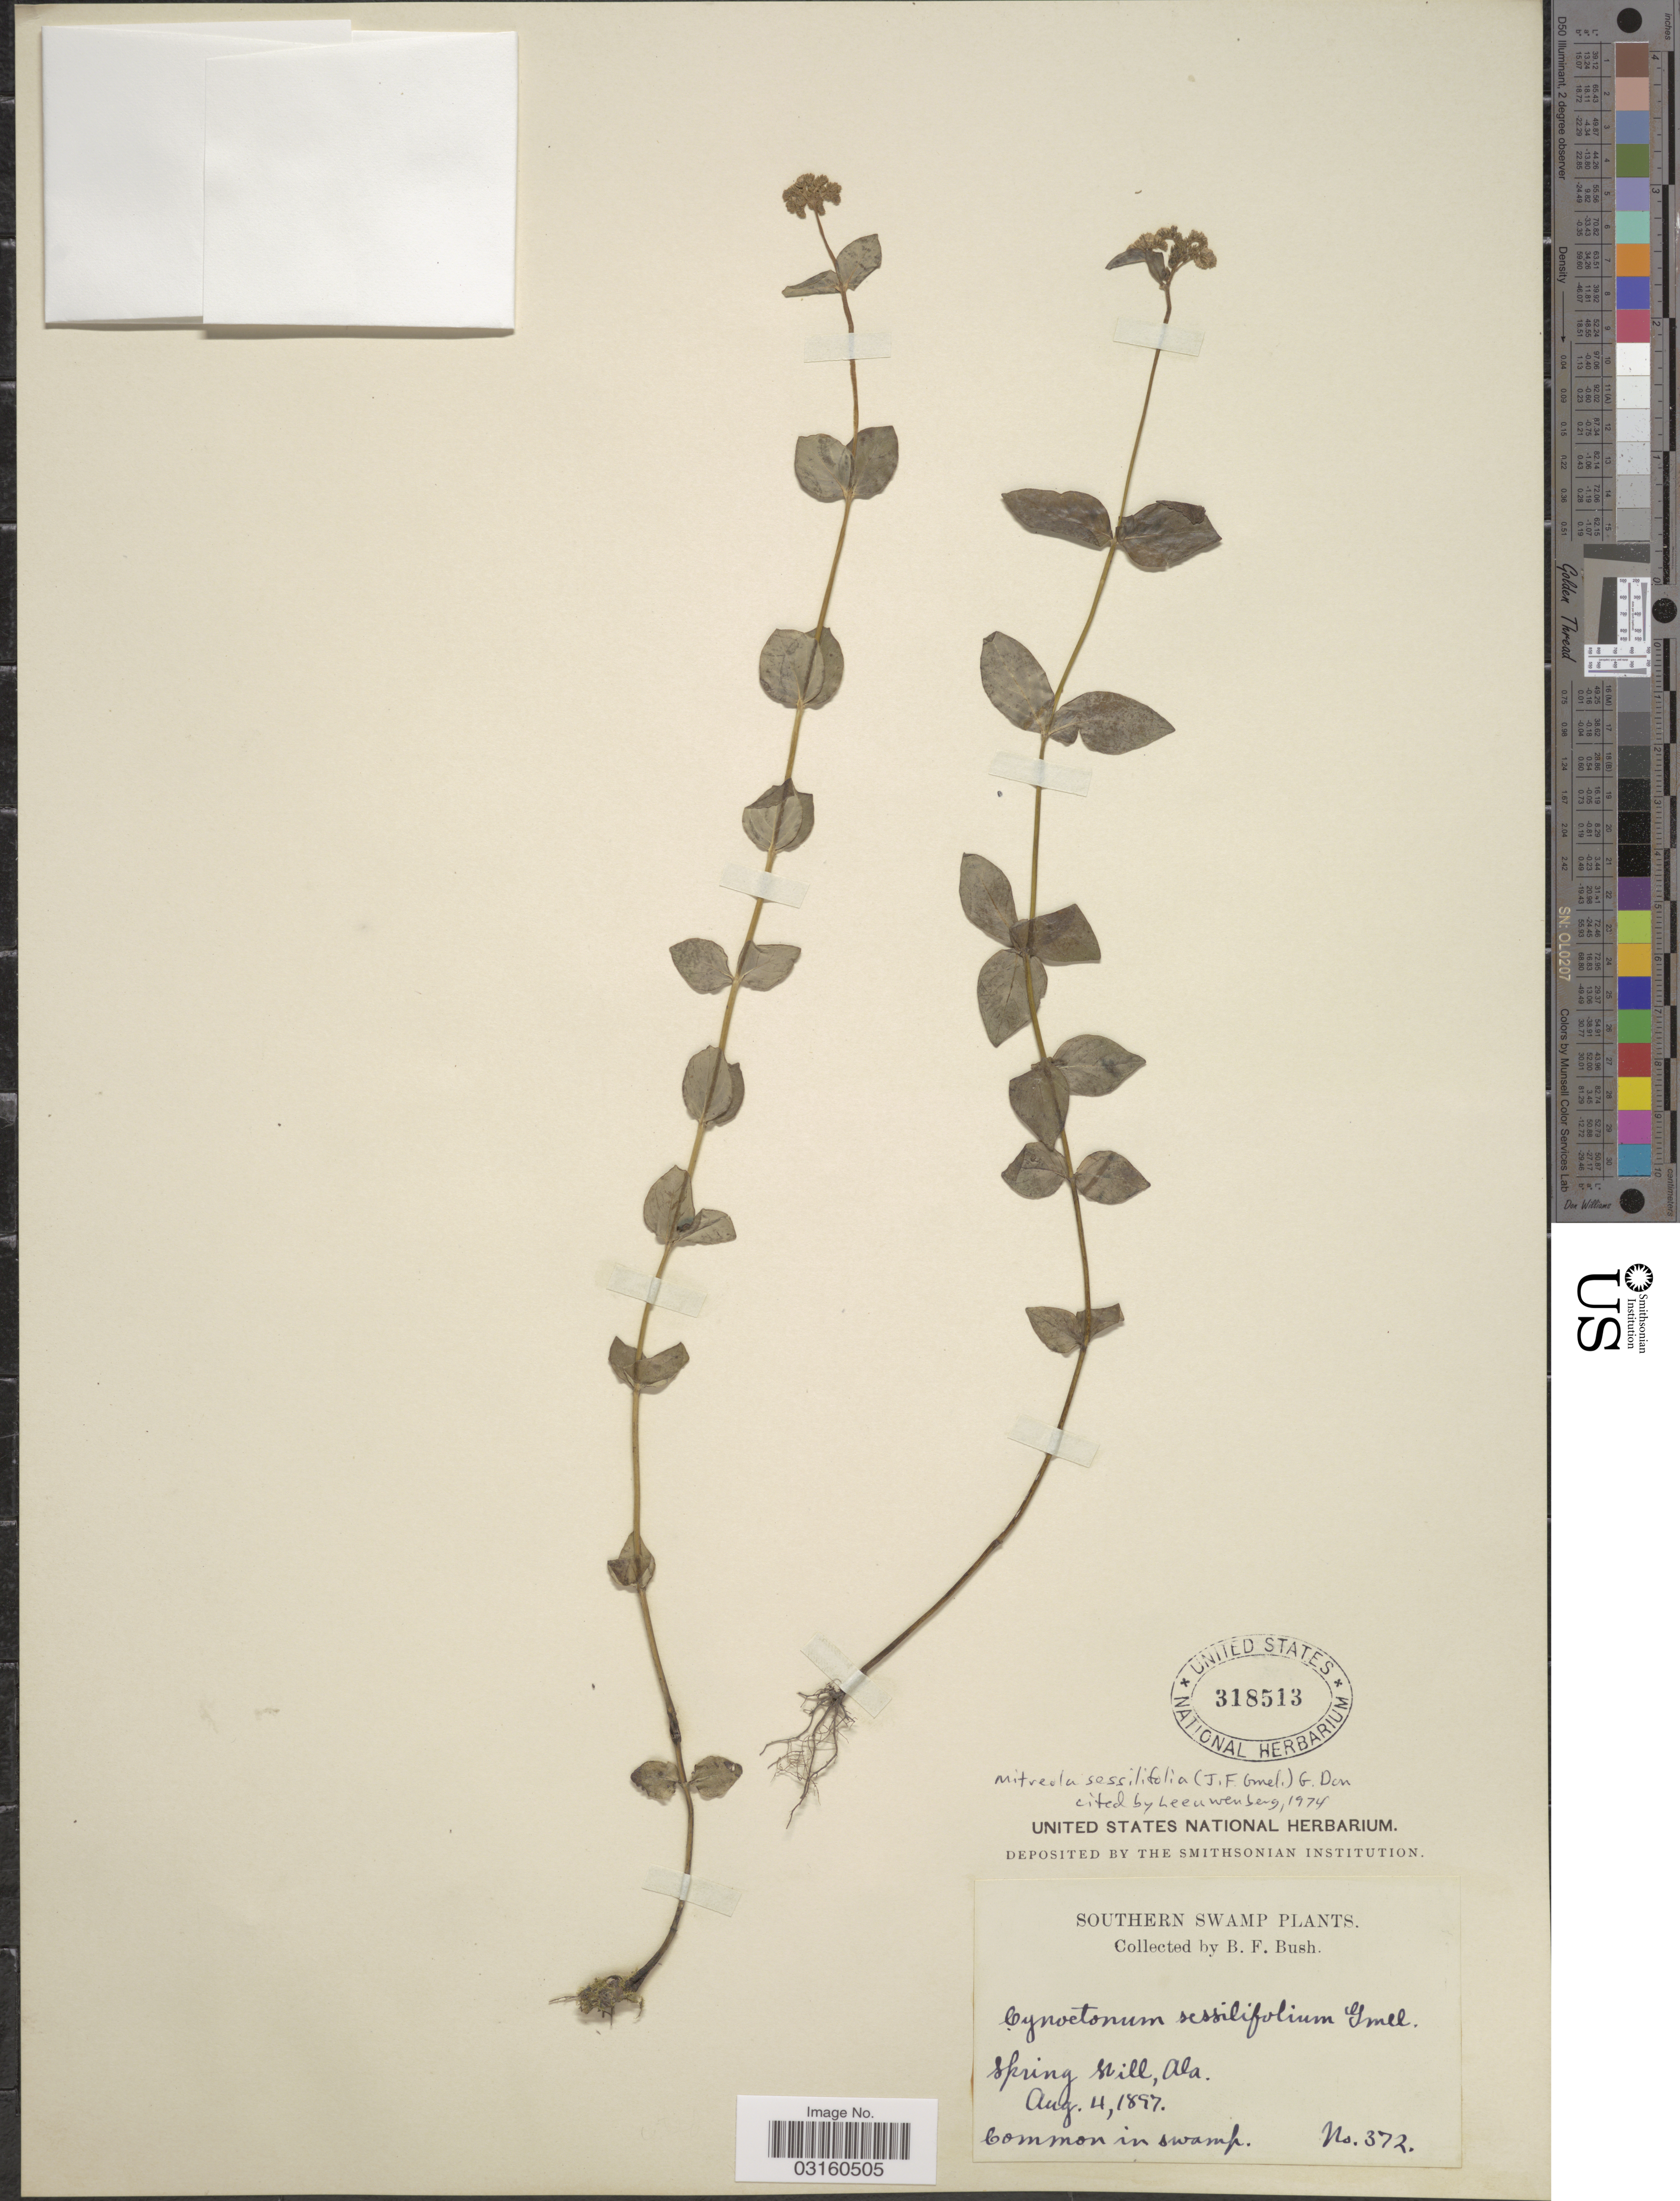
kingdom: Plantae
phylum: Tracheophyta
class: Magnoliopsida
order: Gentianales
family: Loganiaceae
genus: Mitreola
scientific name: Mitreola sessilifolia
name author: (J.F. Gmel.) G. Don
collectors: B. F. Bush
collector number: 372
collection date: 1897-08-04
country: United States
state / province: Alabama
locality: Southern Swamp. Spring Hill, Ala.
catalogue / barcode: US 318513